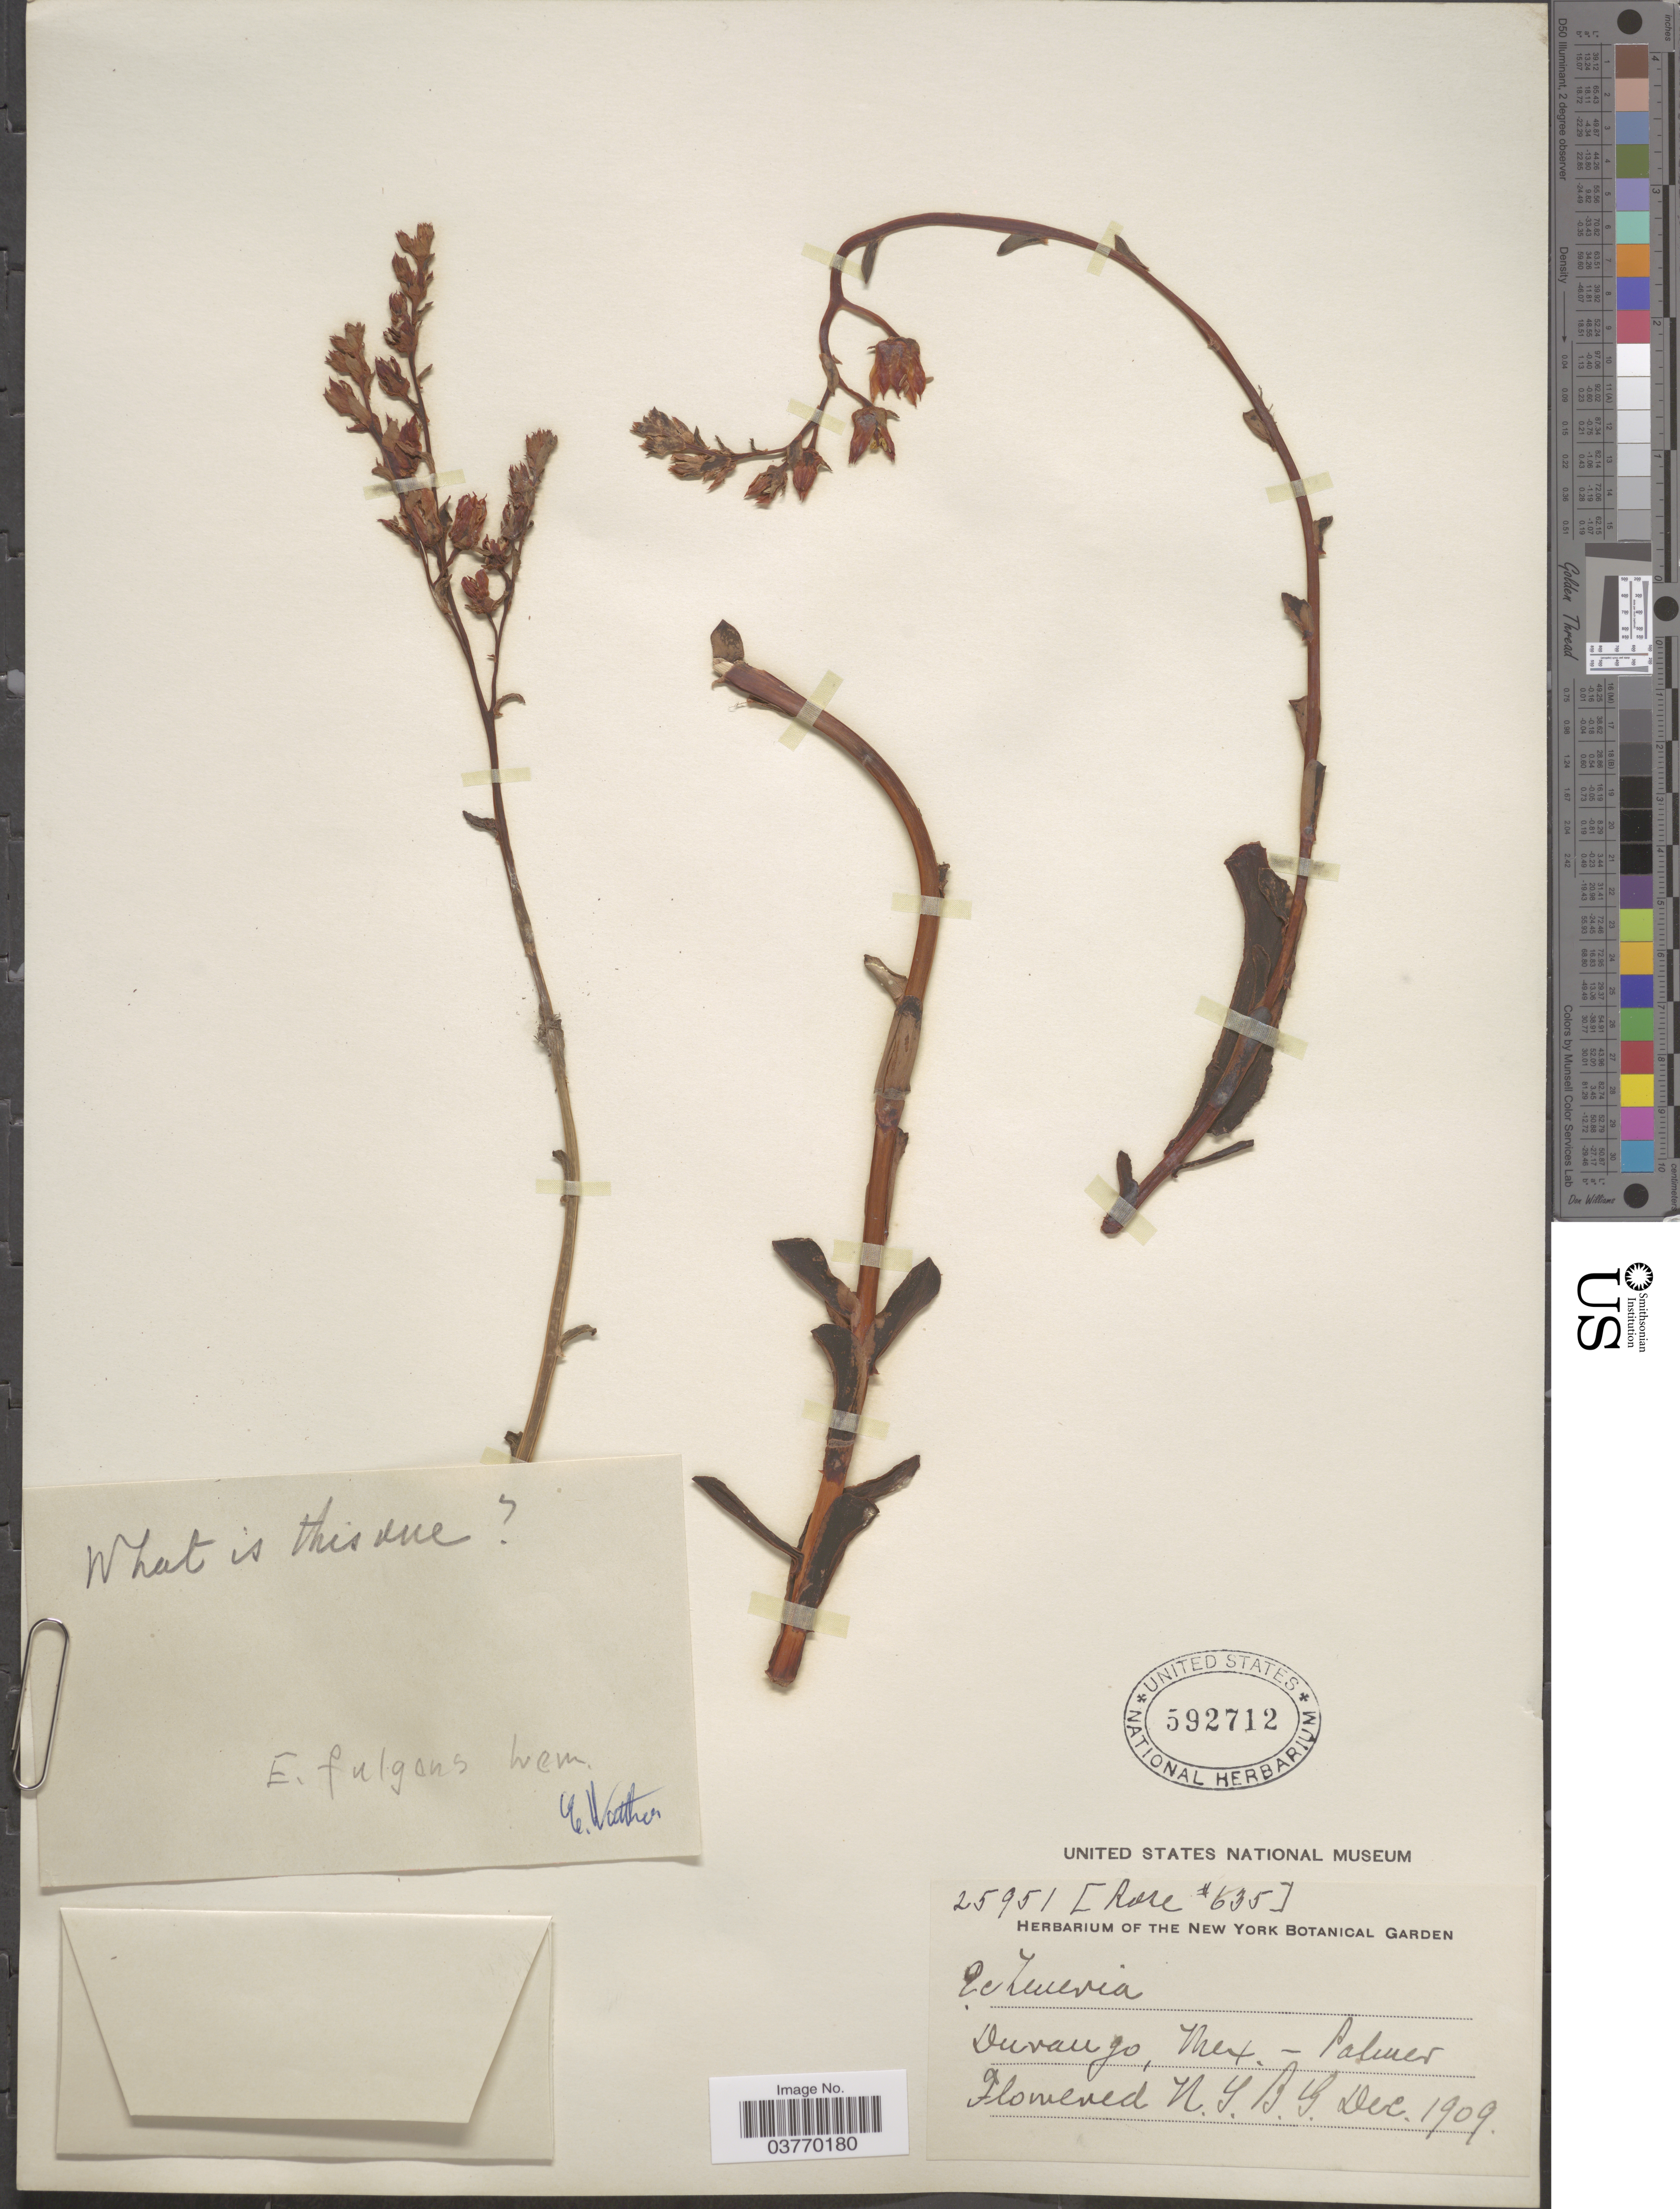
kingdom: Plantae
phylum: Tracheophyta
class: Magnoliopsida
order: Saxifragales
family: Crassulaceae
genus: Echeveria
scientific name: Echeveria fulgens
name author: Lem.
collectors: Palmer, --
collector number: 25951[Rose635]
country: Mexico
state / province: Durango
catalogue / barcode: US 592712